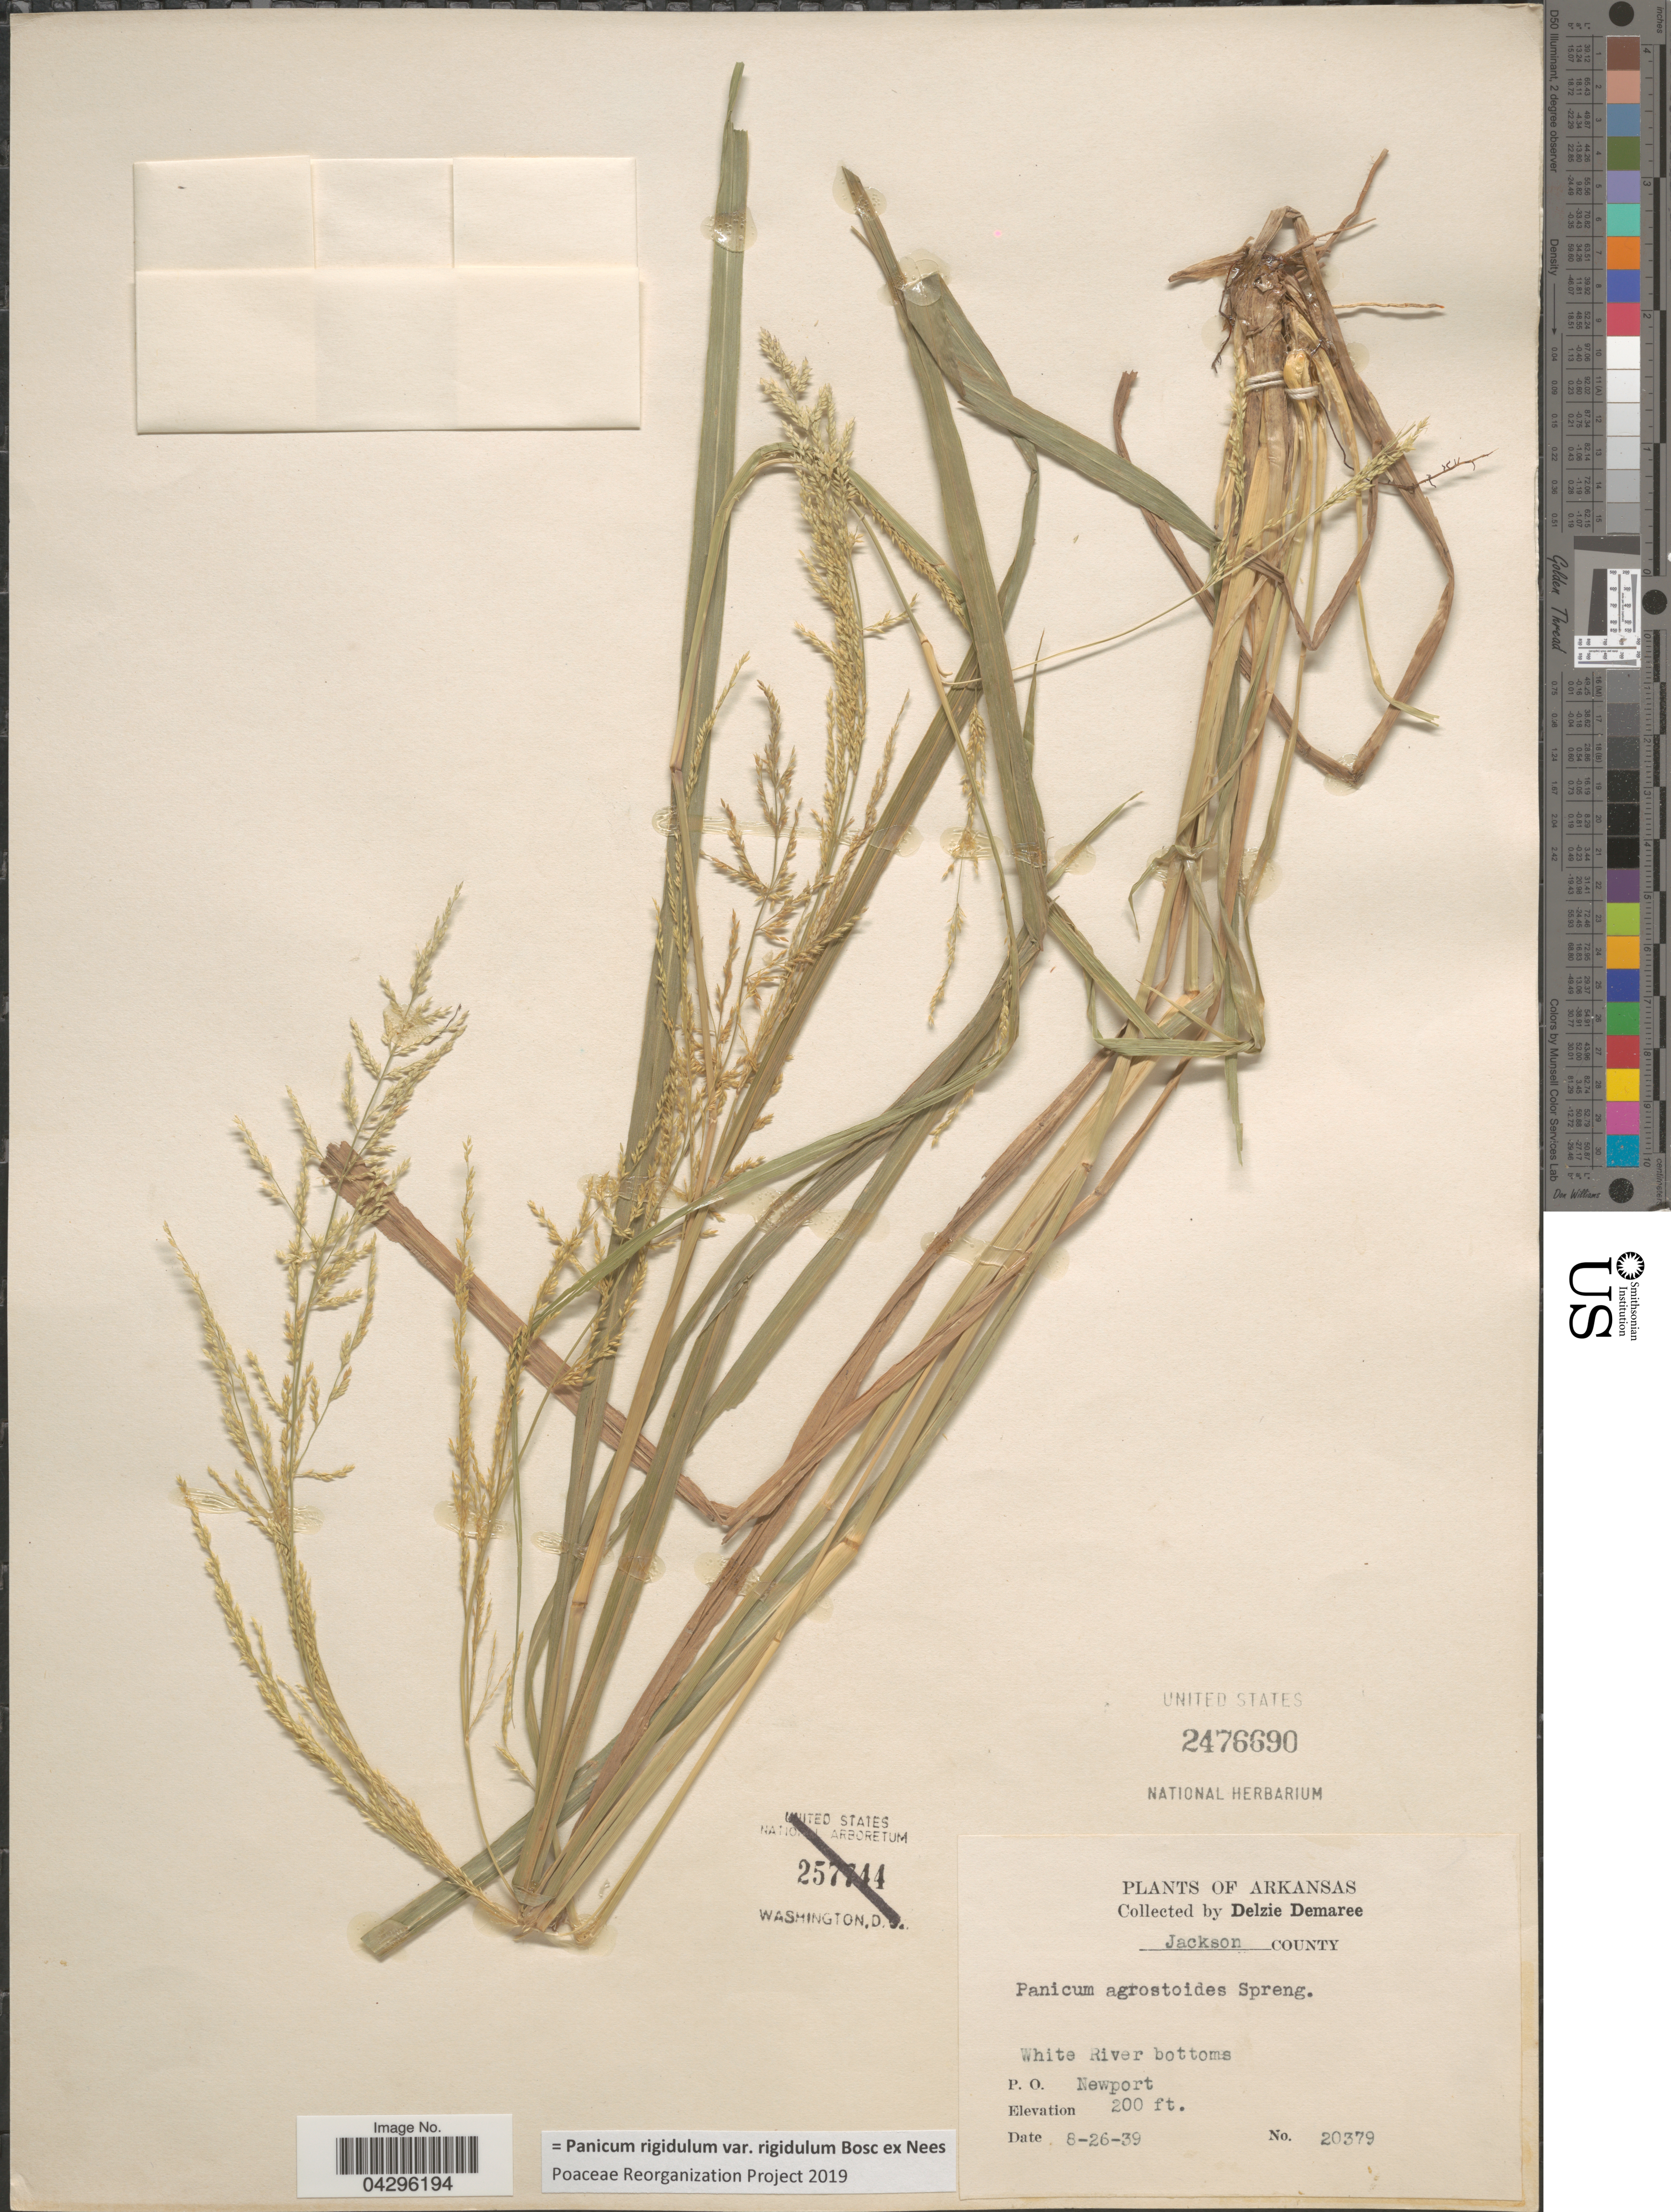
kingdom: Plantae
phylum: Tracheophyta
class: Liliopsida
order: Poales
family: Poaceae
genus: Panicum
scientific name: Panicum rigidulum var. rigidulum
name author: Bosc ex Nees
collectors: D. Demaree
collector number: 20379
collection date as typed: Transcribed d/m/y: 26/8/39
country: United States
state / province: Arkansas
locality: Jackson County. White River bottoms. P. O. Newport.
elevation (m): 61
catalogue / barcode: US 2476690